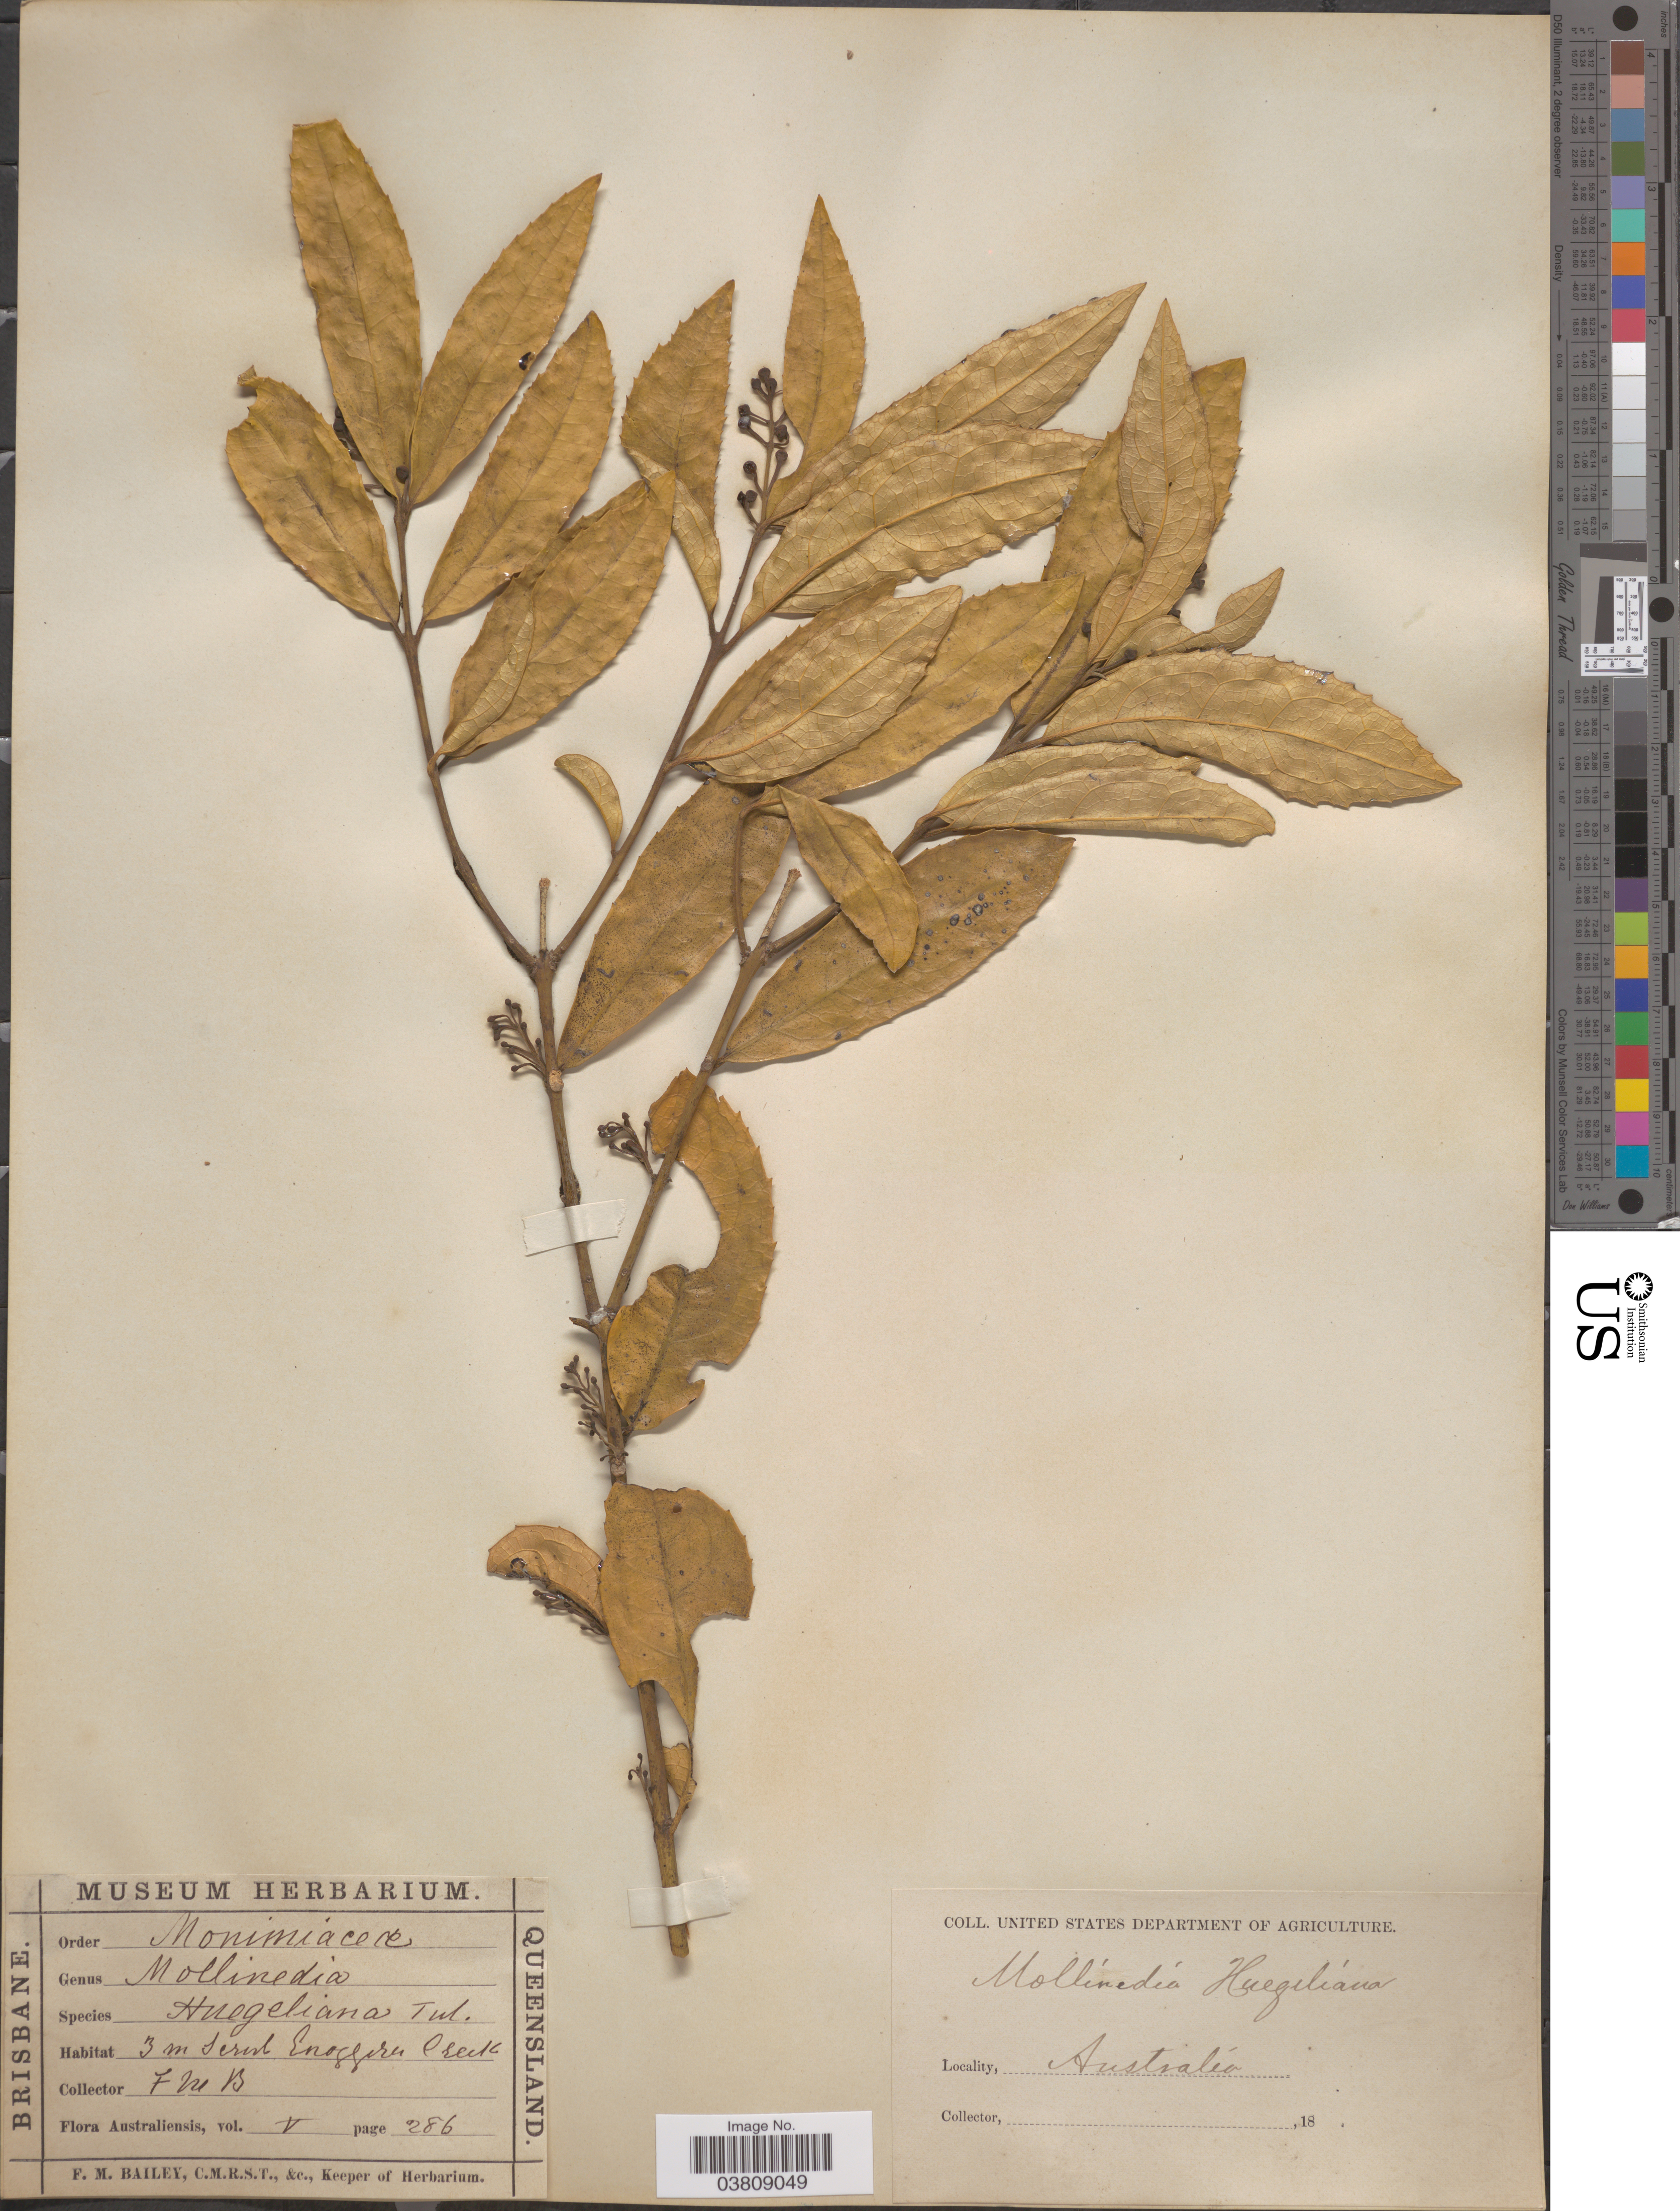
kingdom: Plantae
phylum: Tracheophyta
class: Magnoliopsida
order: Laurales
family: Monimiaceae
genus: Wilkiea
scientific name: Wilkiea hugeliana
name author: (A. DC.) Tul.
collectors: F. M. Bailey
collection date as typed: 18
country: Australia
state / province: Queensland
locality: Brisbane. Enoggera Creek.